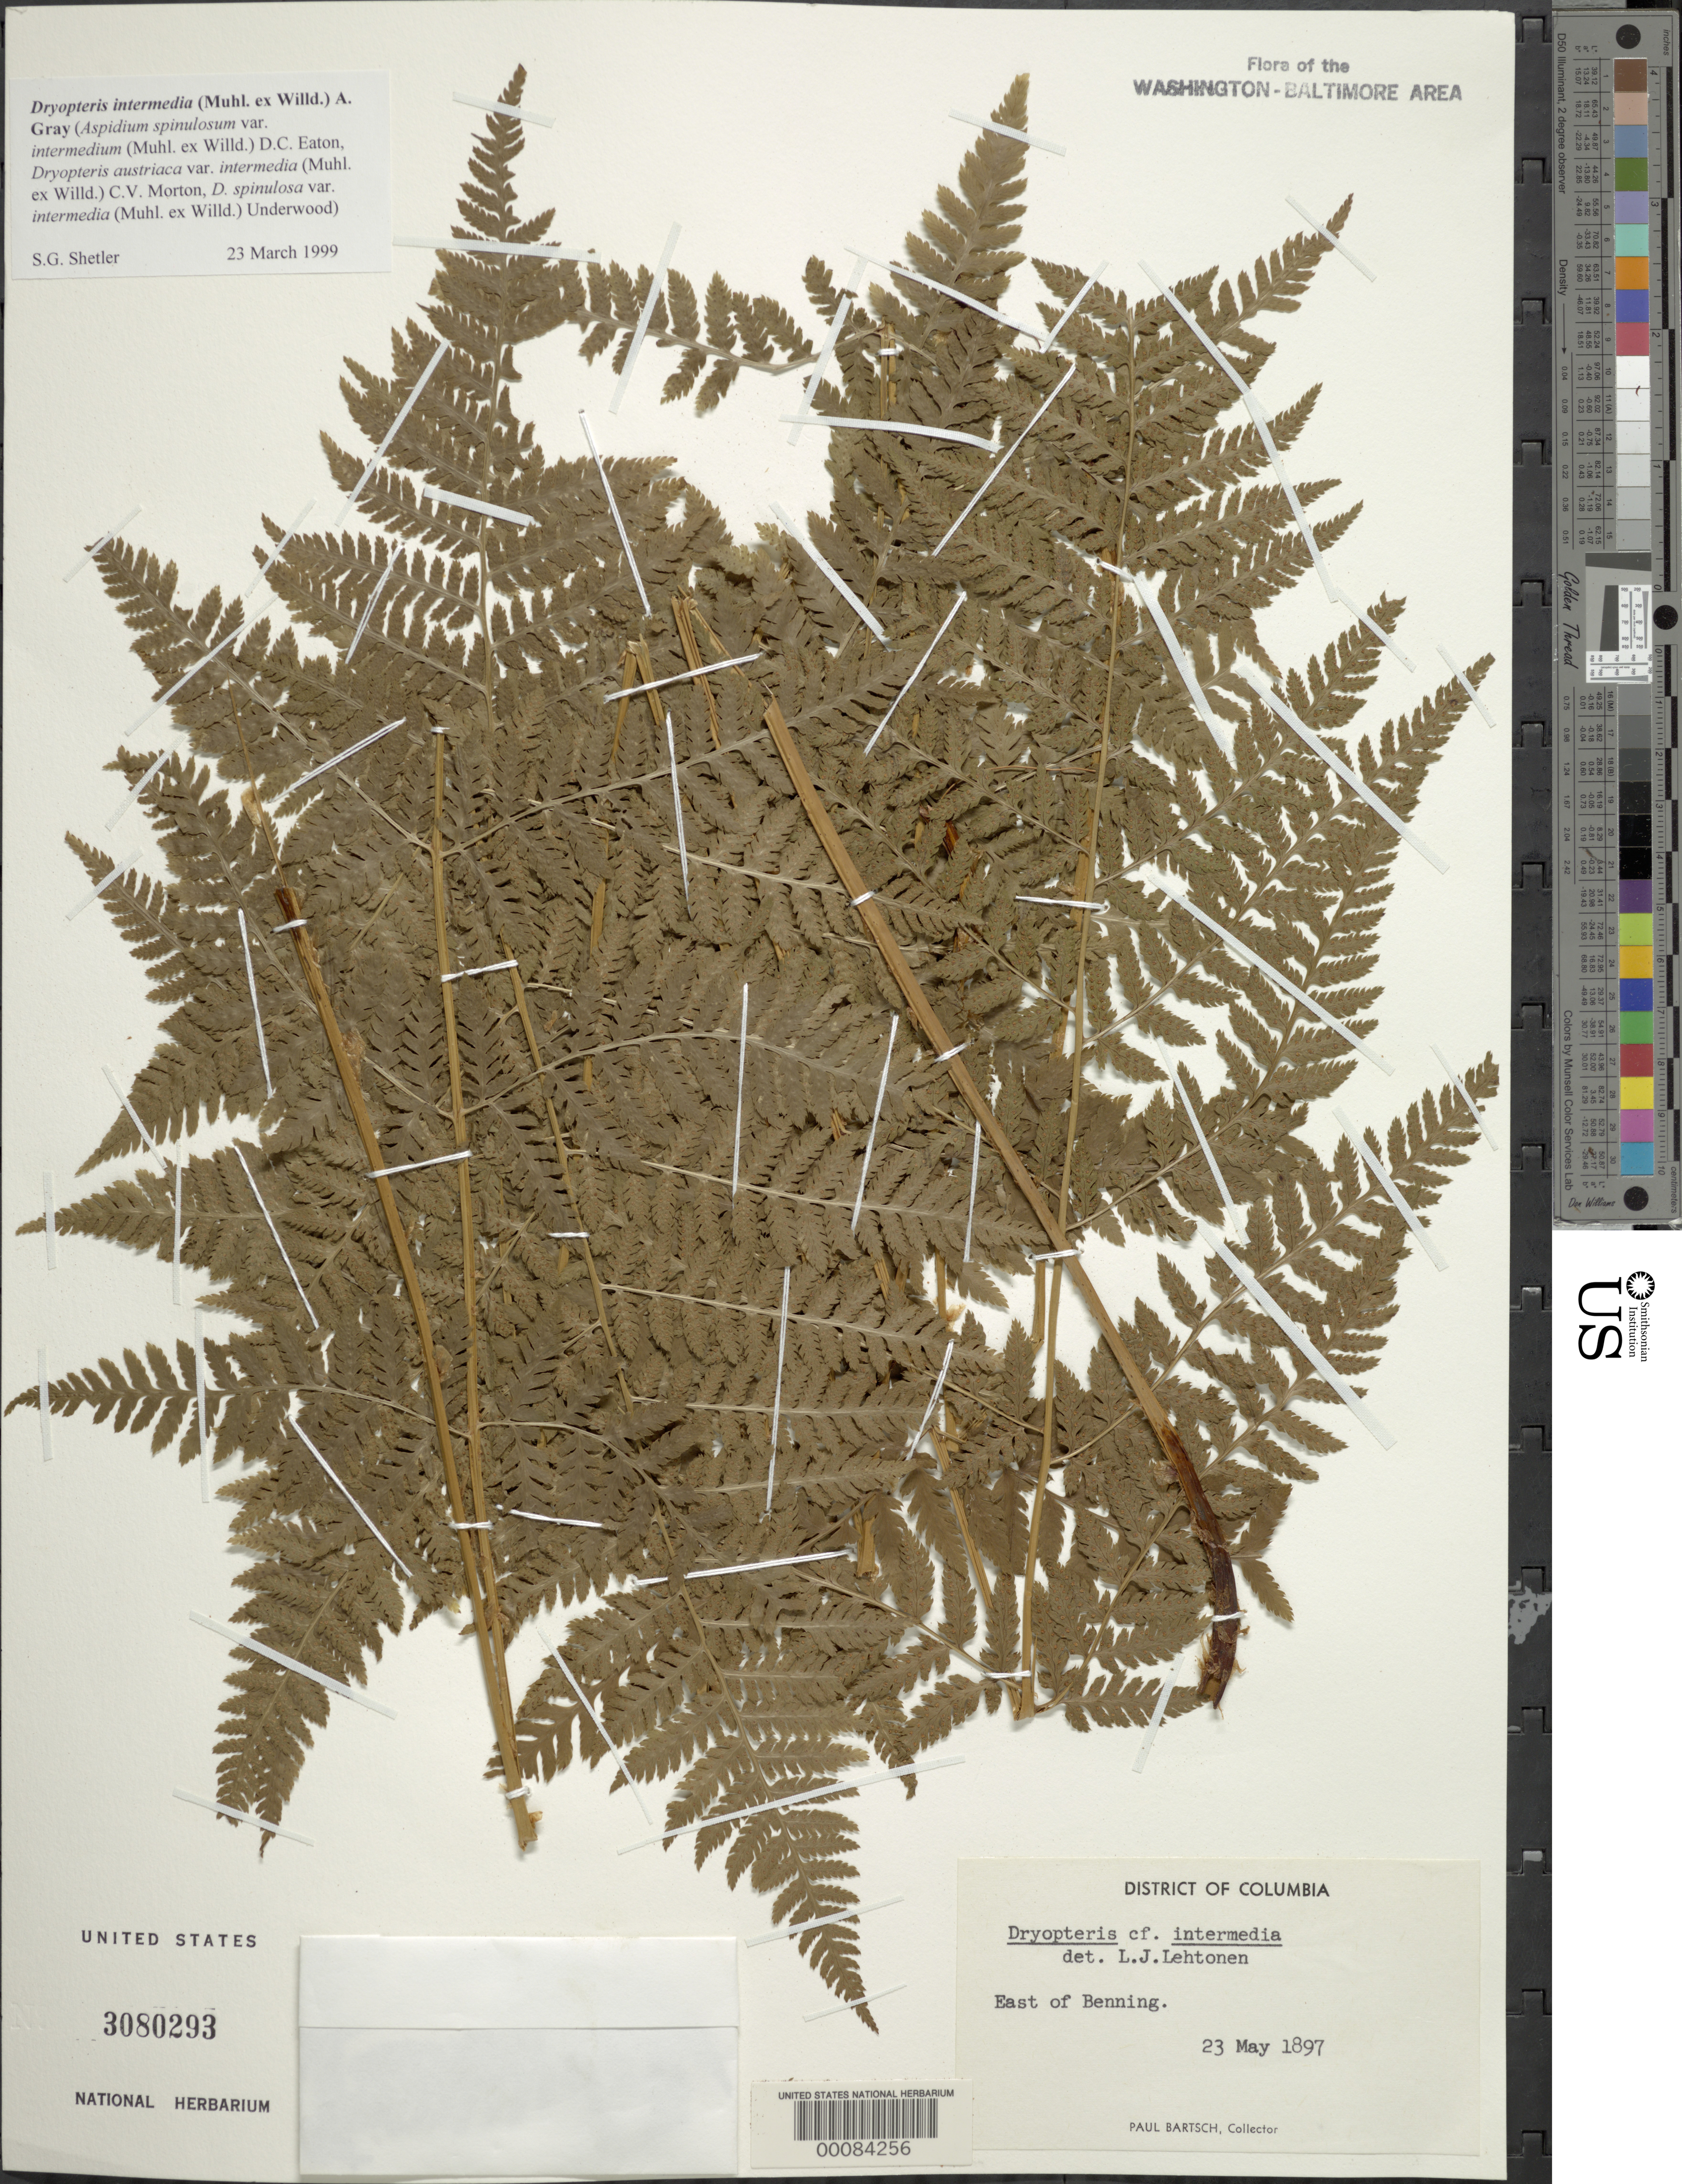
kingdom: Plantae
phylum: Tracheophyta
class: Polypodiopsida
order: Polypodiales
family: Dryopteridaceae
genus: Dryopteris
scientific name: Dryopteris intermedia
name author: (Muhl.) A. Gray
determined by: Lehtonen, L.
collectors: P. Bartsch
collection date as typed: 23 May 1897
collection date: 1897-05-23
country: United States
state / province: District of Columbia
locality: E of Benning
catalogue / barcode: US 3080293